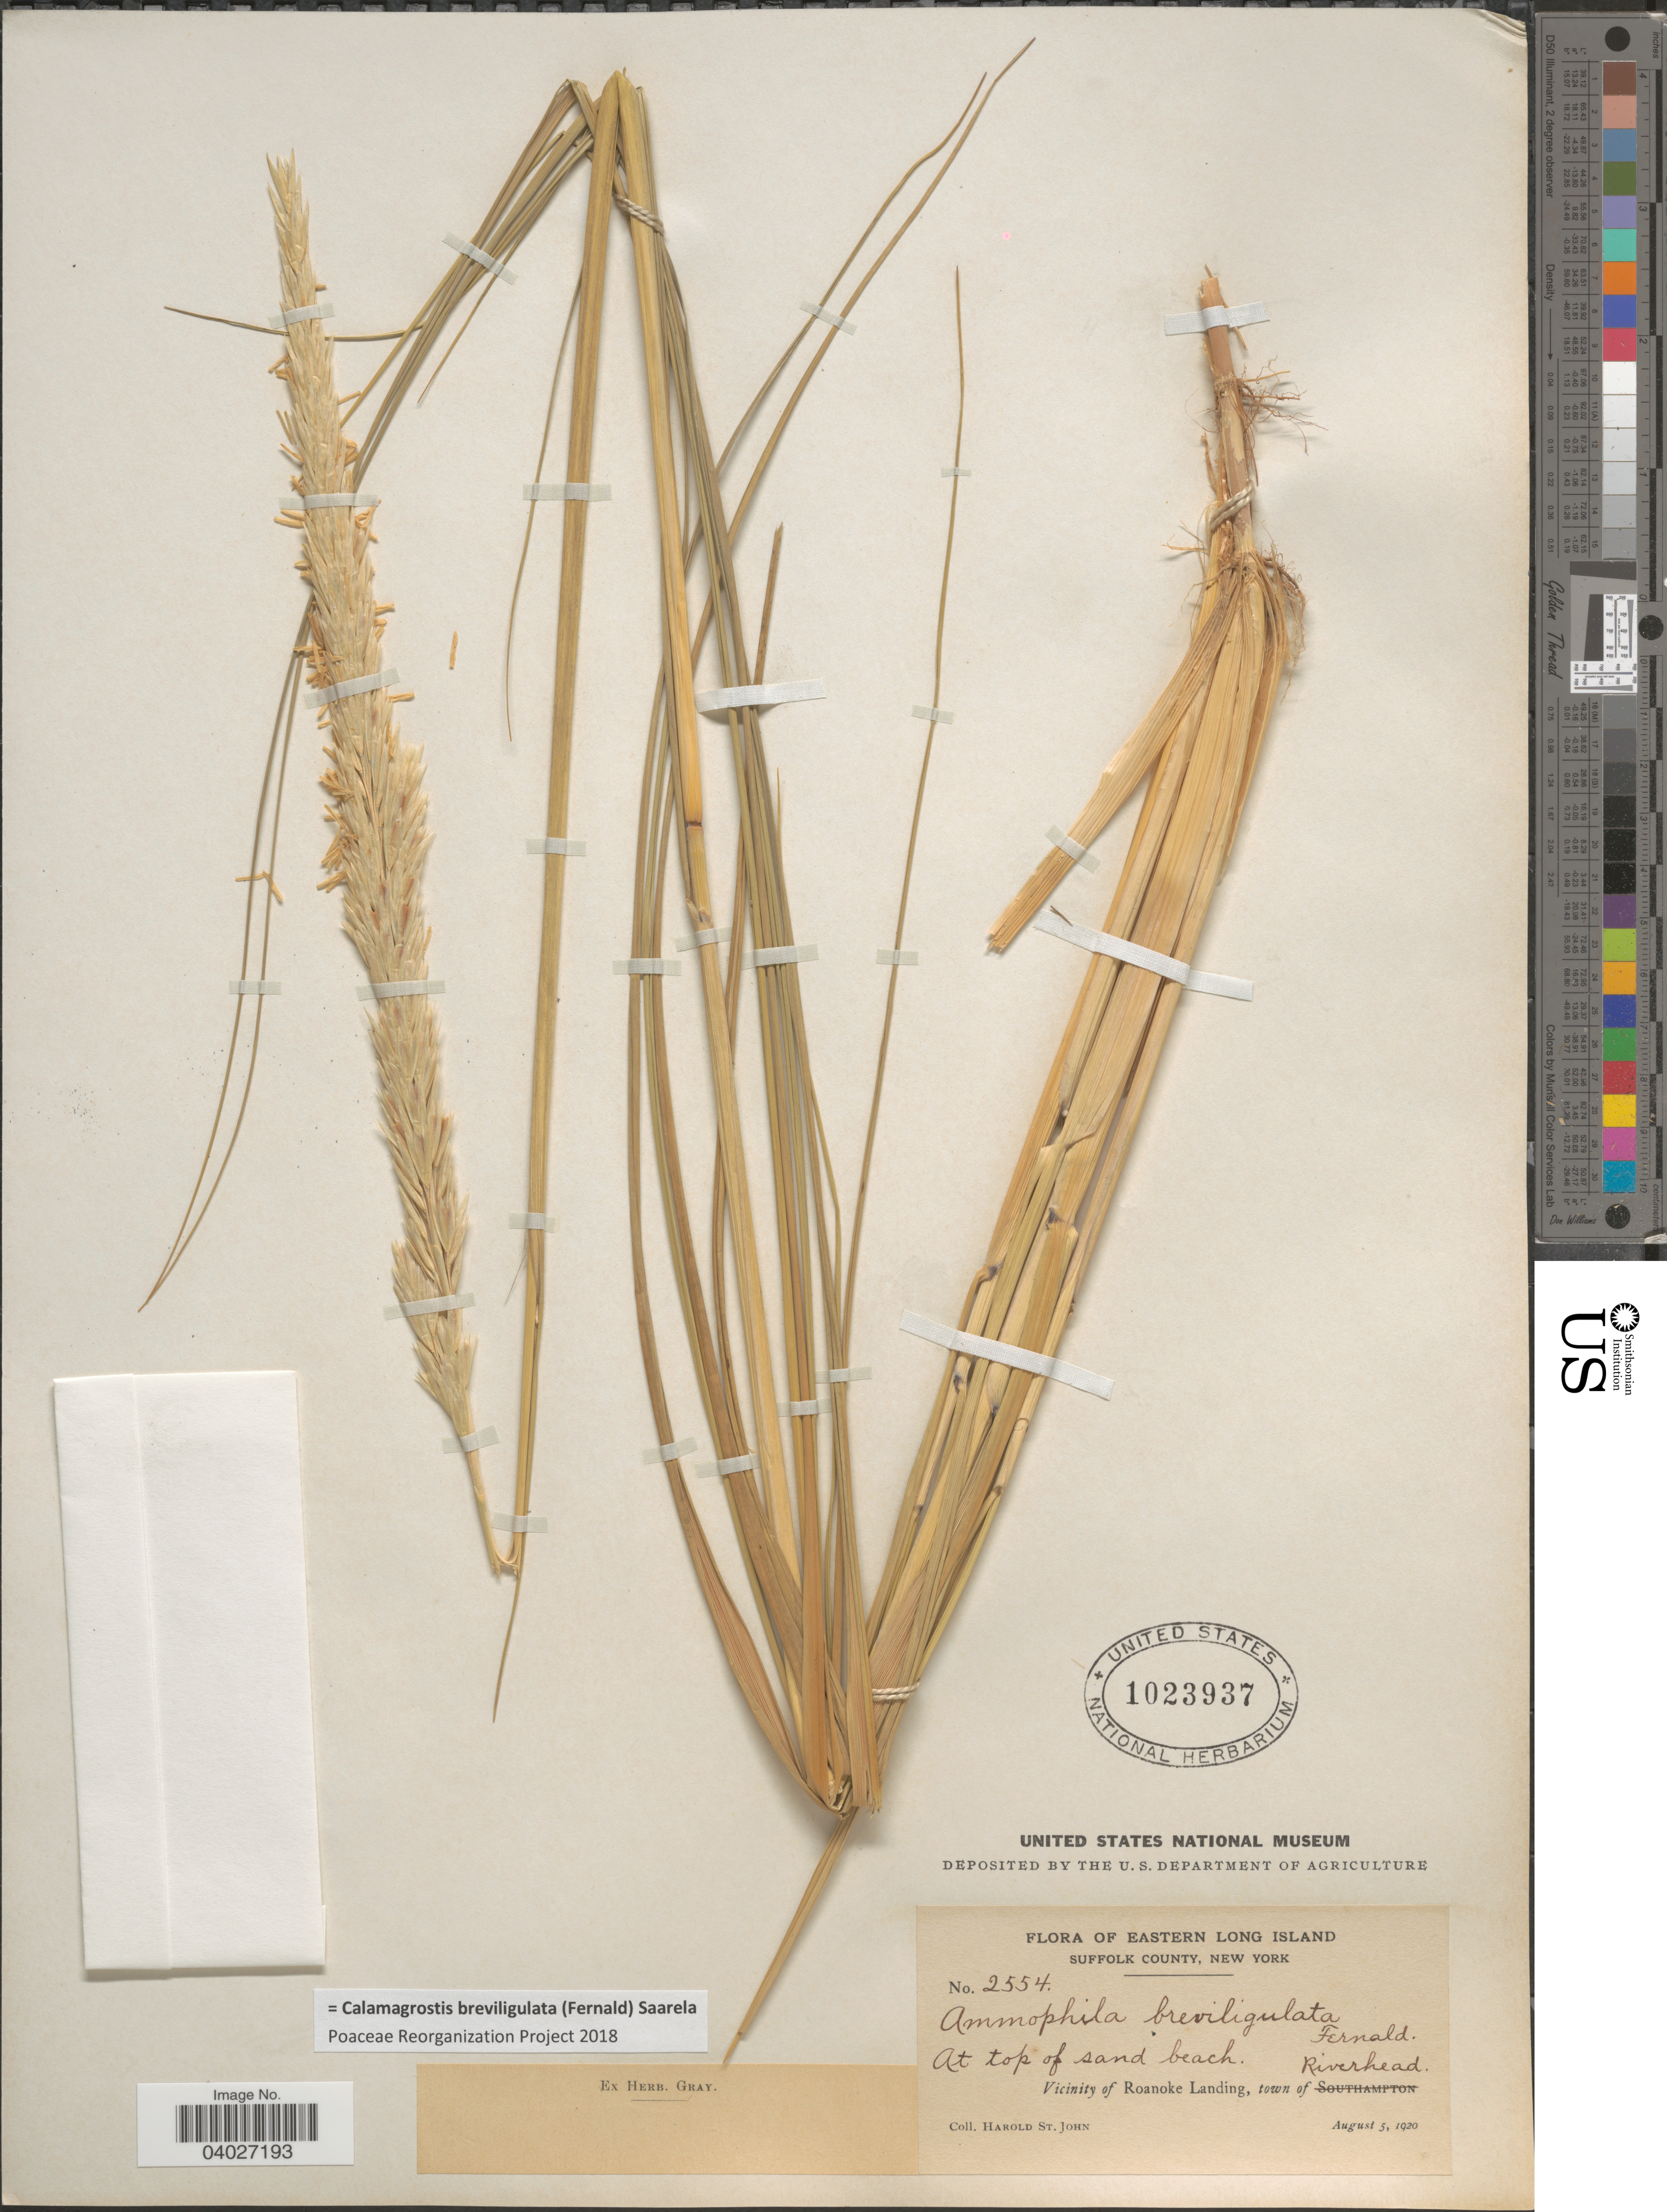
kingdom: Plantae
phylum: Tracheophyta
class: Liliopsida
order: Poales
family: Poaceae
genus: Calamagrostis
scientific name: Calamagrostis breviligulata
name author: (Fernald) Saarela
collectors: H. St. John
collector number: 2554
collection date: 1920-08-05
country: United States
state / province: New York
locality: Eastern Long Island. Suffolk County. At top of sand beach. Vicinity of Roanoke Landing, town of Riverhead.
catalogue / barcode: US 1023937